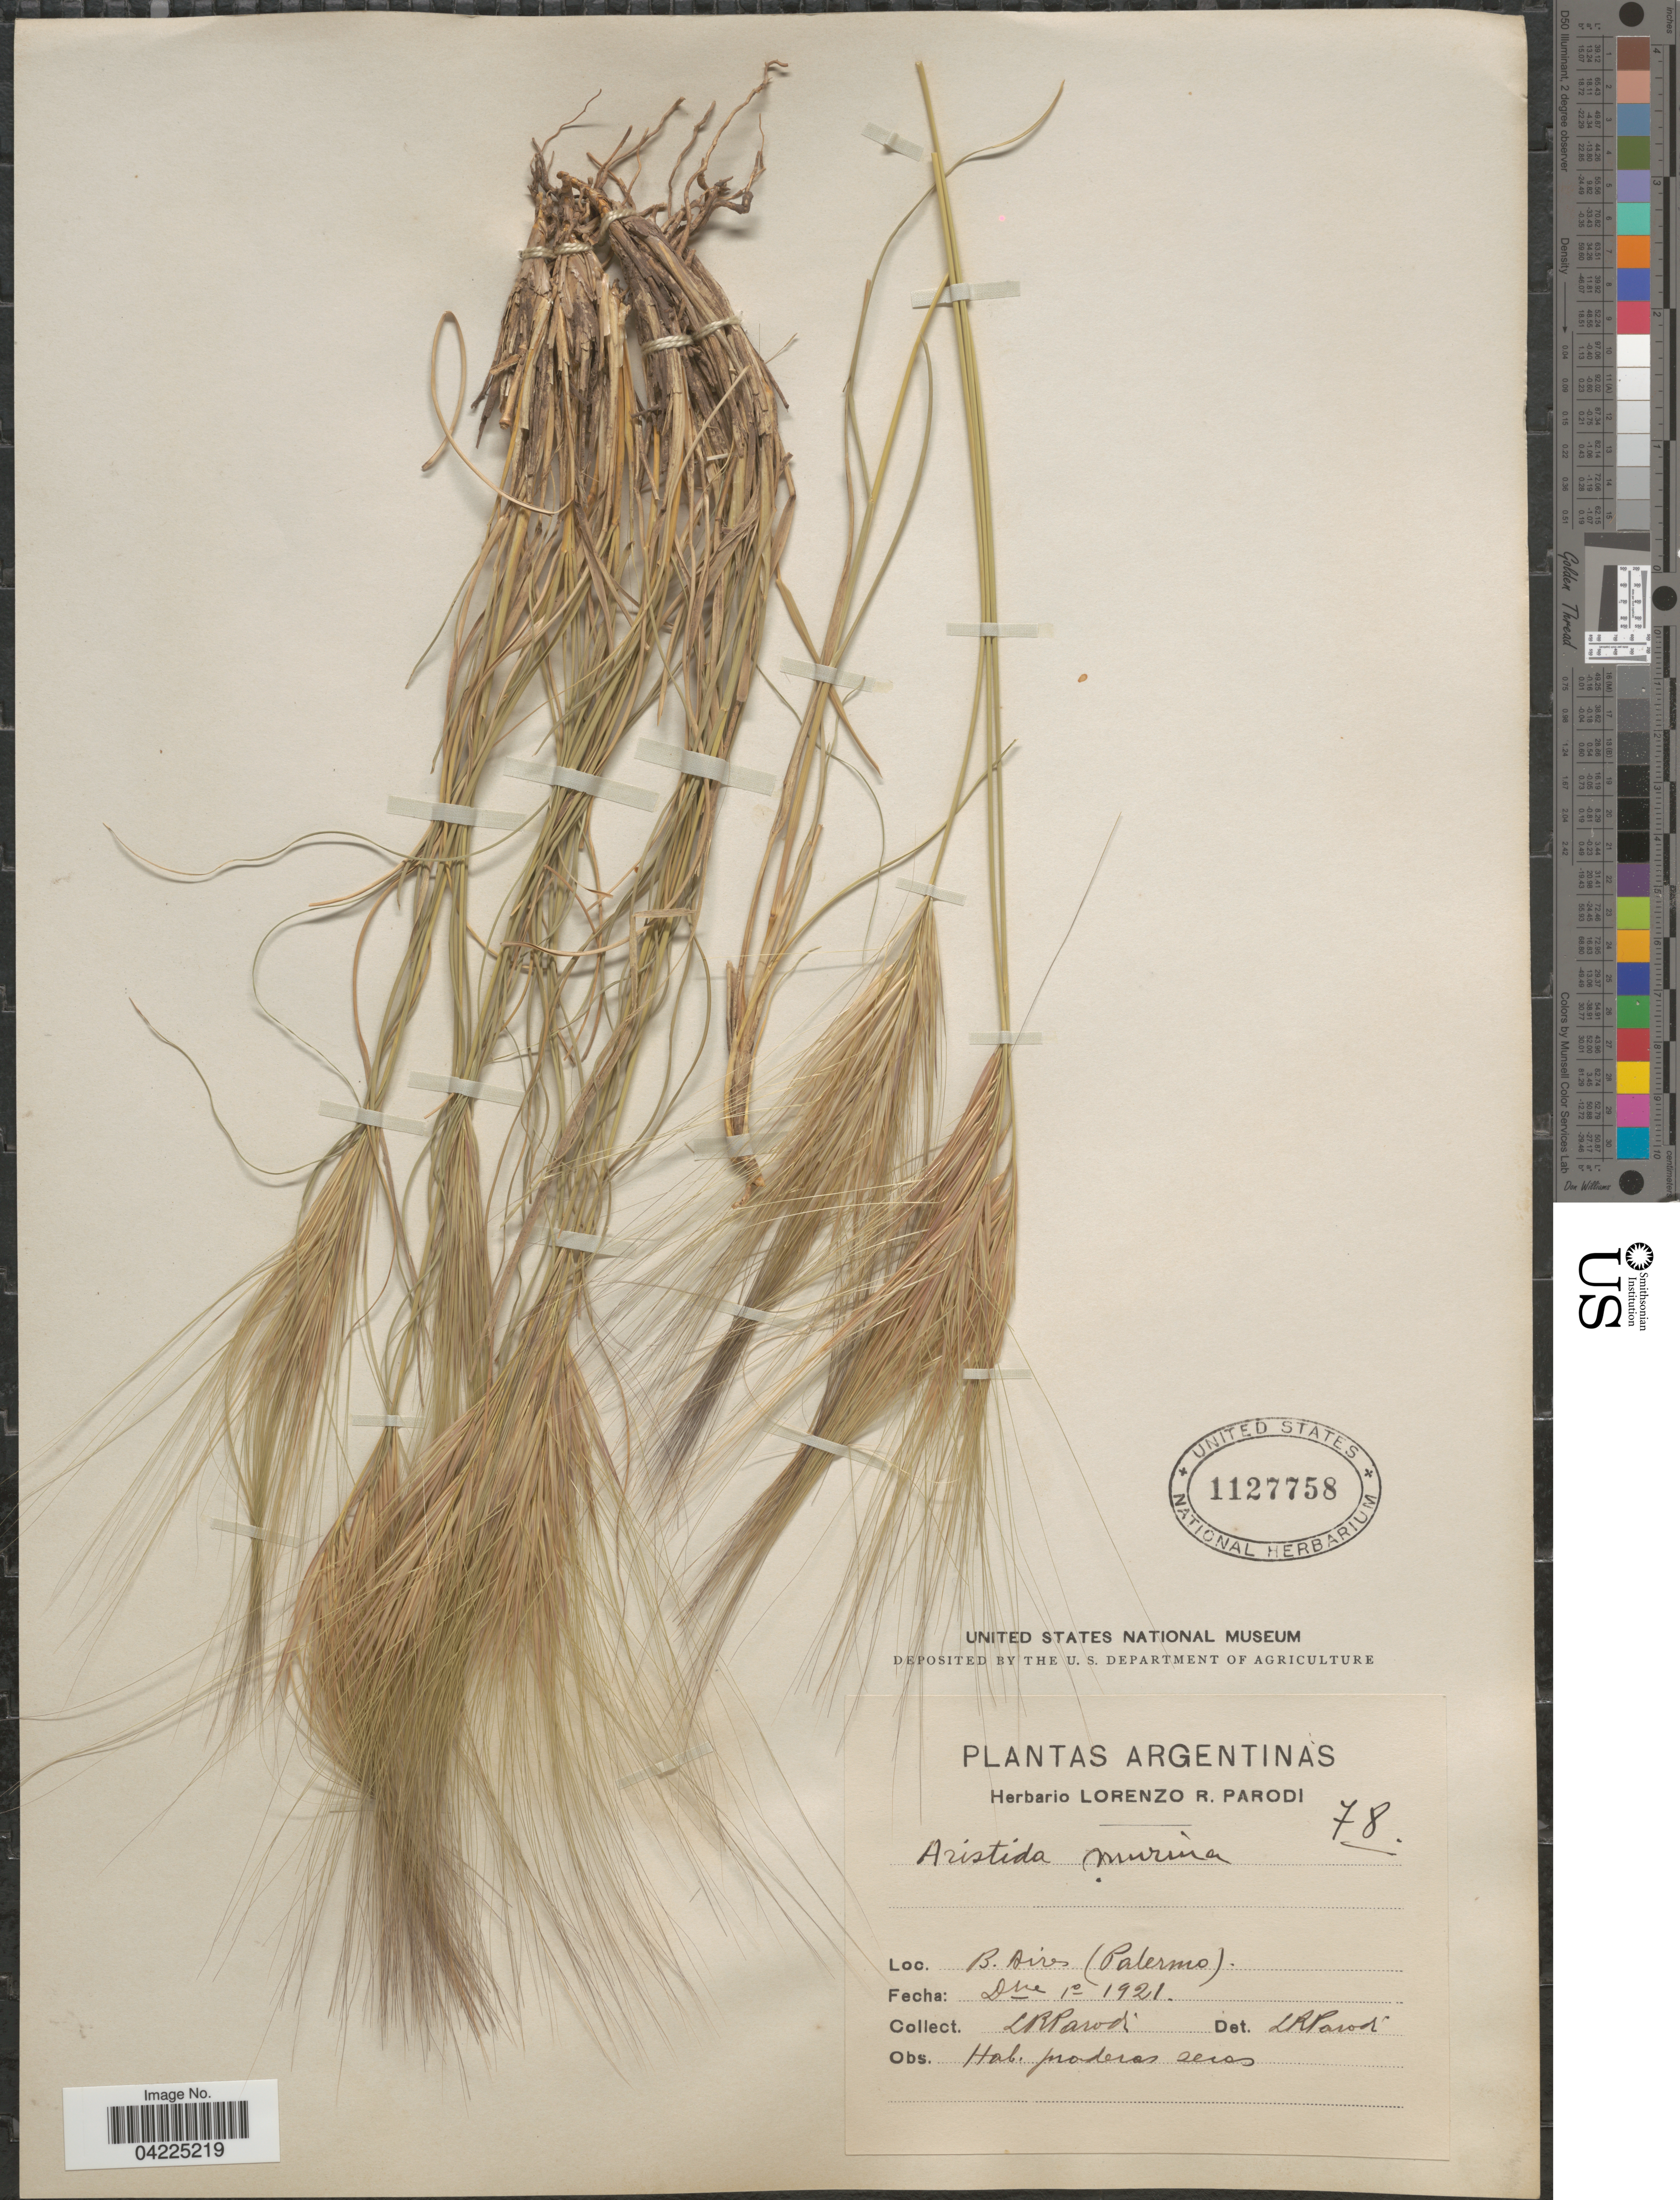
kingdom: Plantae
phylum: Tracheophyta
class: Liliopsida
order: Poales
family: Poaceae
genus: Aristida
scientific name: Aristida murina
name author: Cav.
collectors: L. R. Parodi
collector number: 78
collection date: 1921-12-01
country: Argentina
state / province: Buenos Aires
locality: (Palermo).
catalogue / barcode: US 1127758